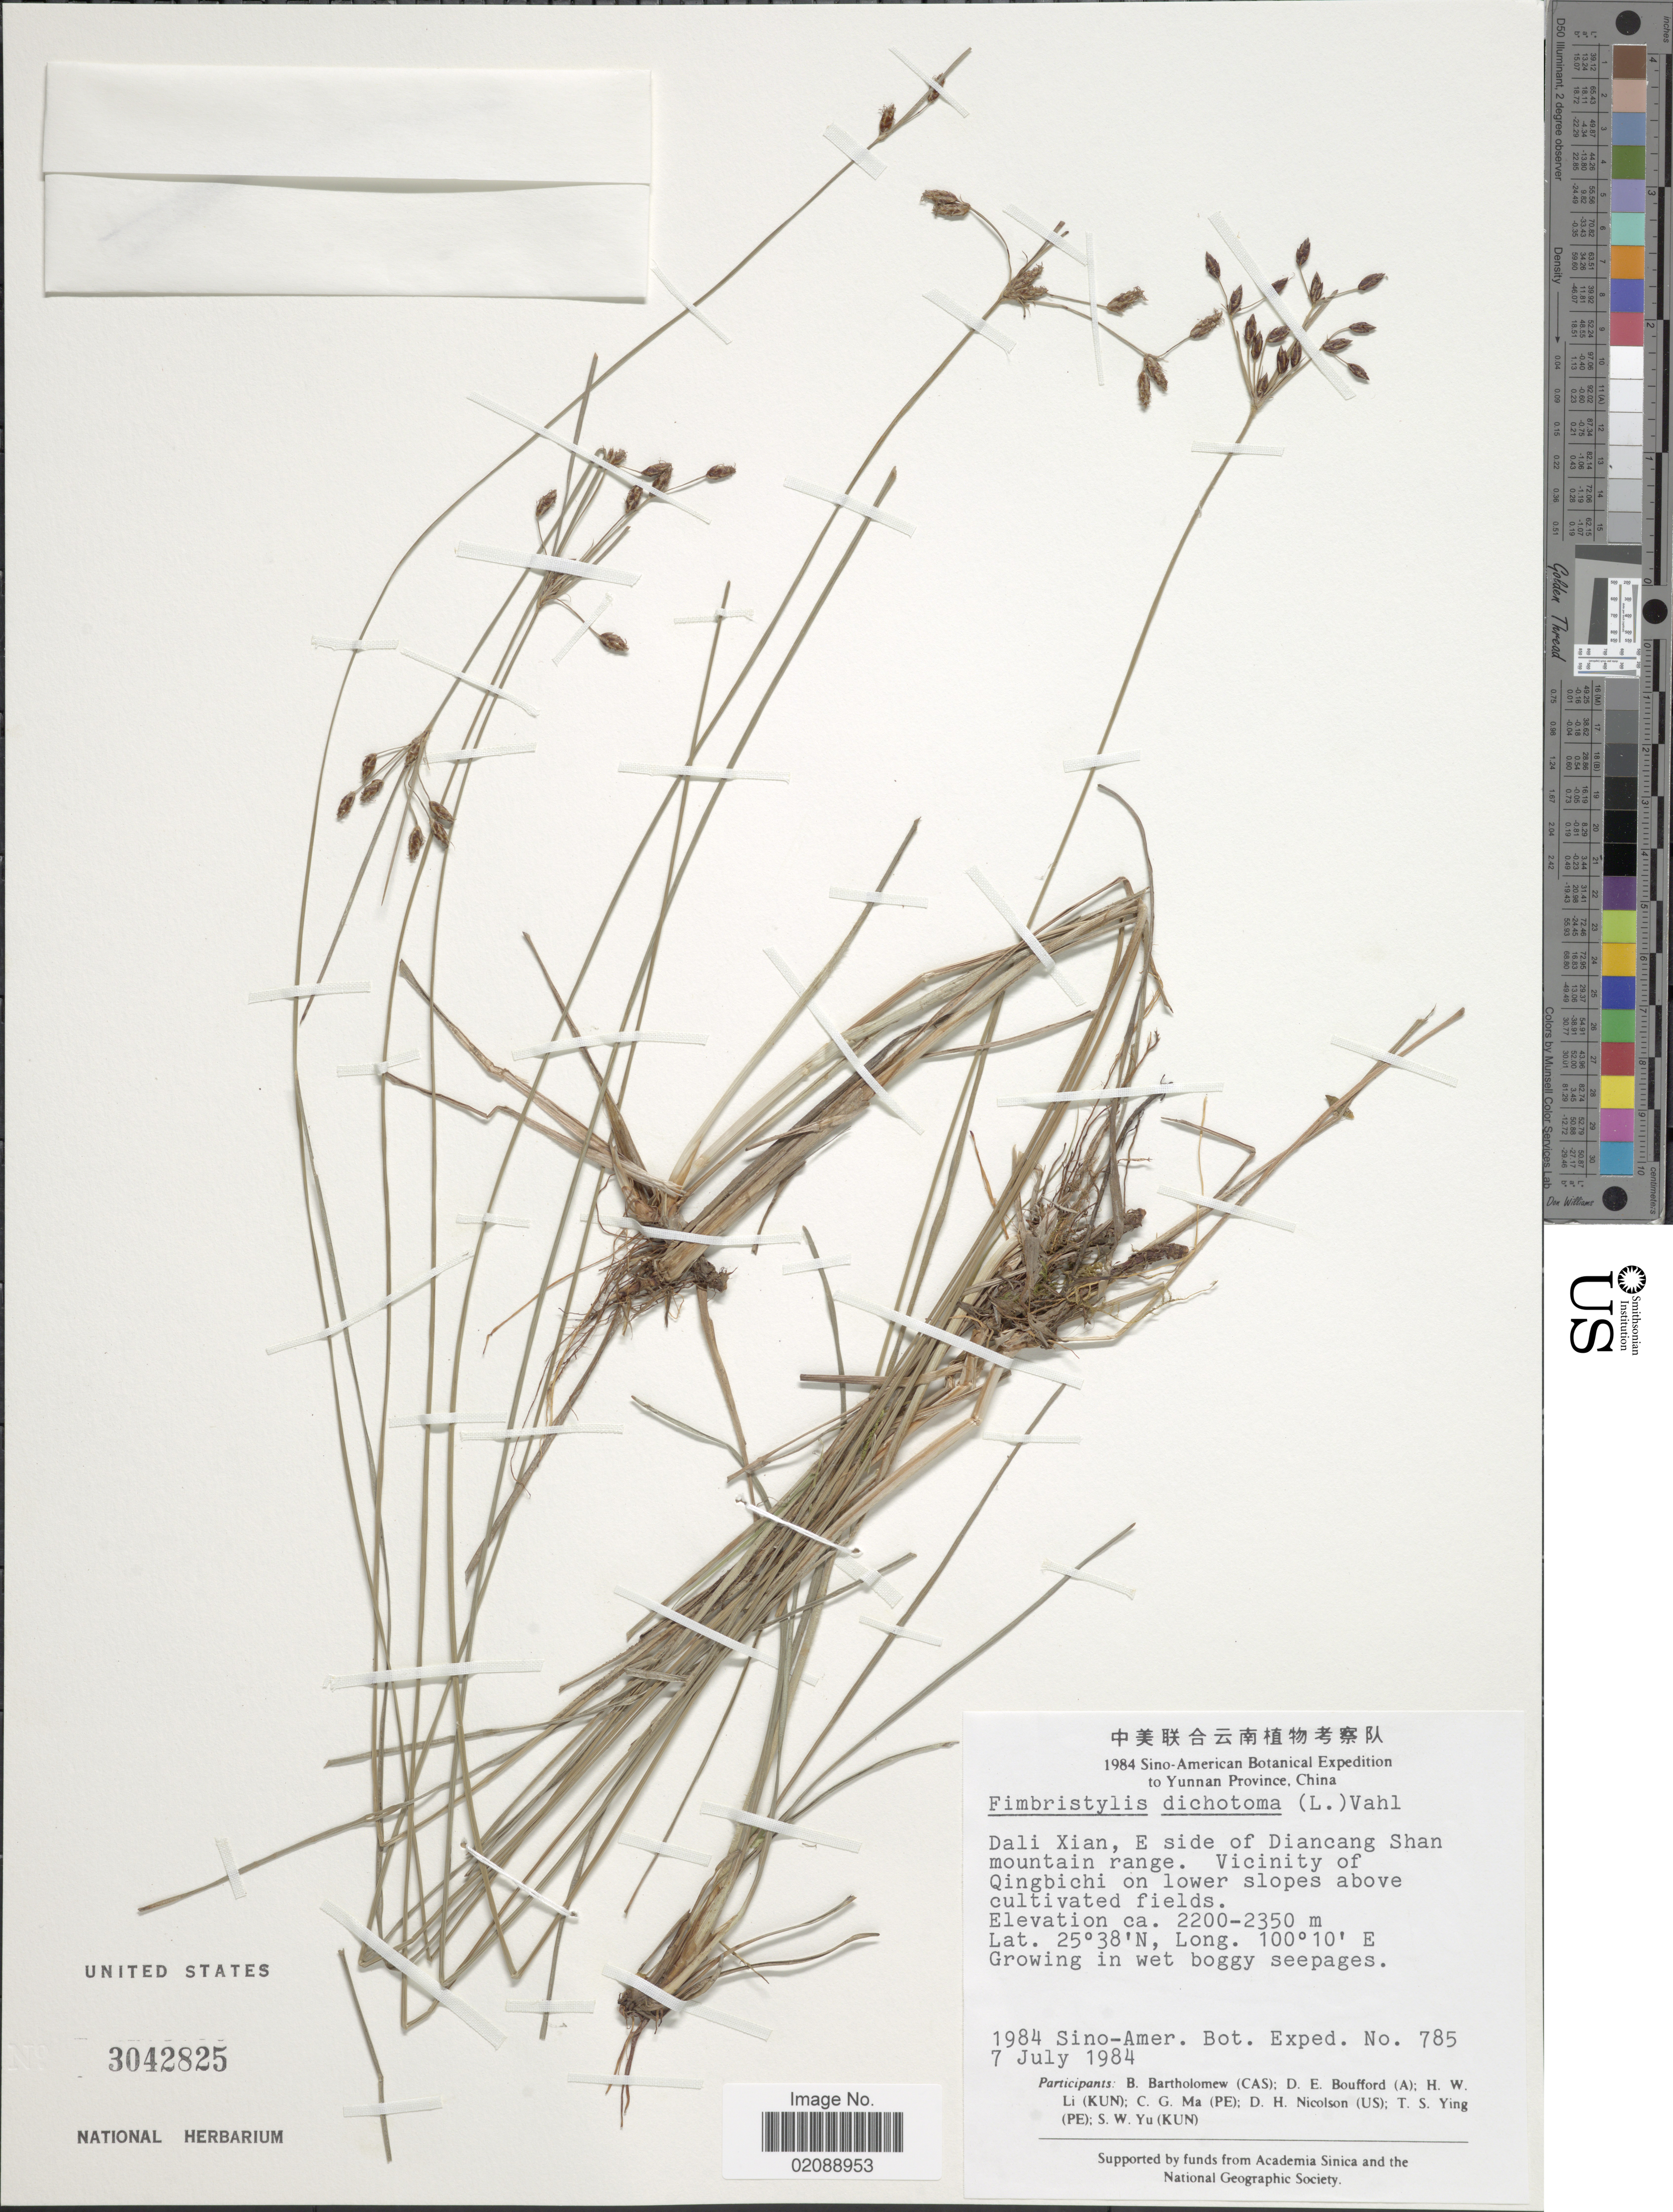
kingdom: Plantae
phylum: Tracheophyta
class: Liliopsida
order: Poales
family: Cyperaceae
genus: Fimbristylis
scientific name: Fimbristylis dichotoma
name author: (L.) Vahl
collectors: Sino-Amer. Bot. Exped. 1984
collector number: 785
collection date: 1984-07-07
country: China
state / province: Yunnan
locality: Dali Xian, E side of Diancang Shan mountain range, Vicinity of Qingbichi on lower slopes above cultivated fields.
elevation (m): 2200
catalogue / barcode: US 3042825